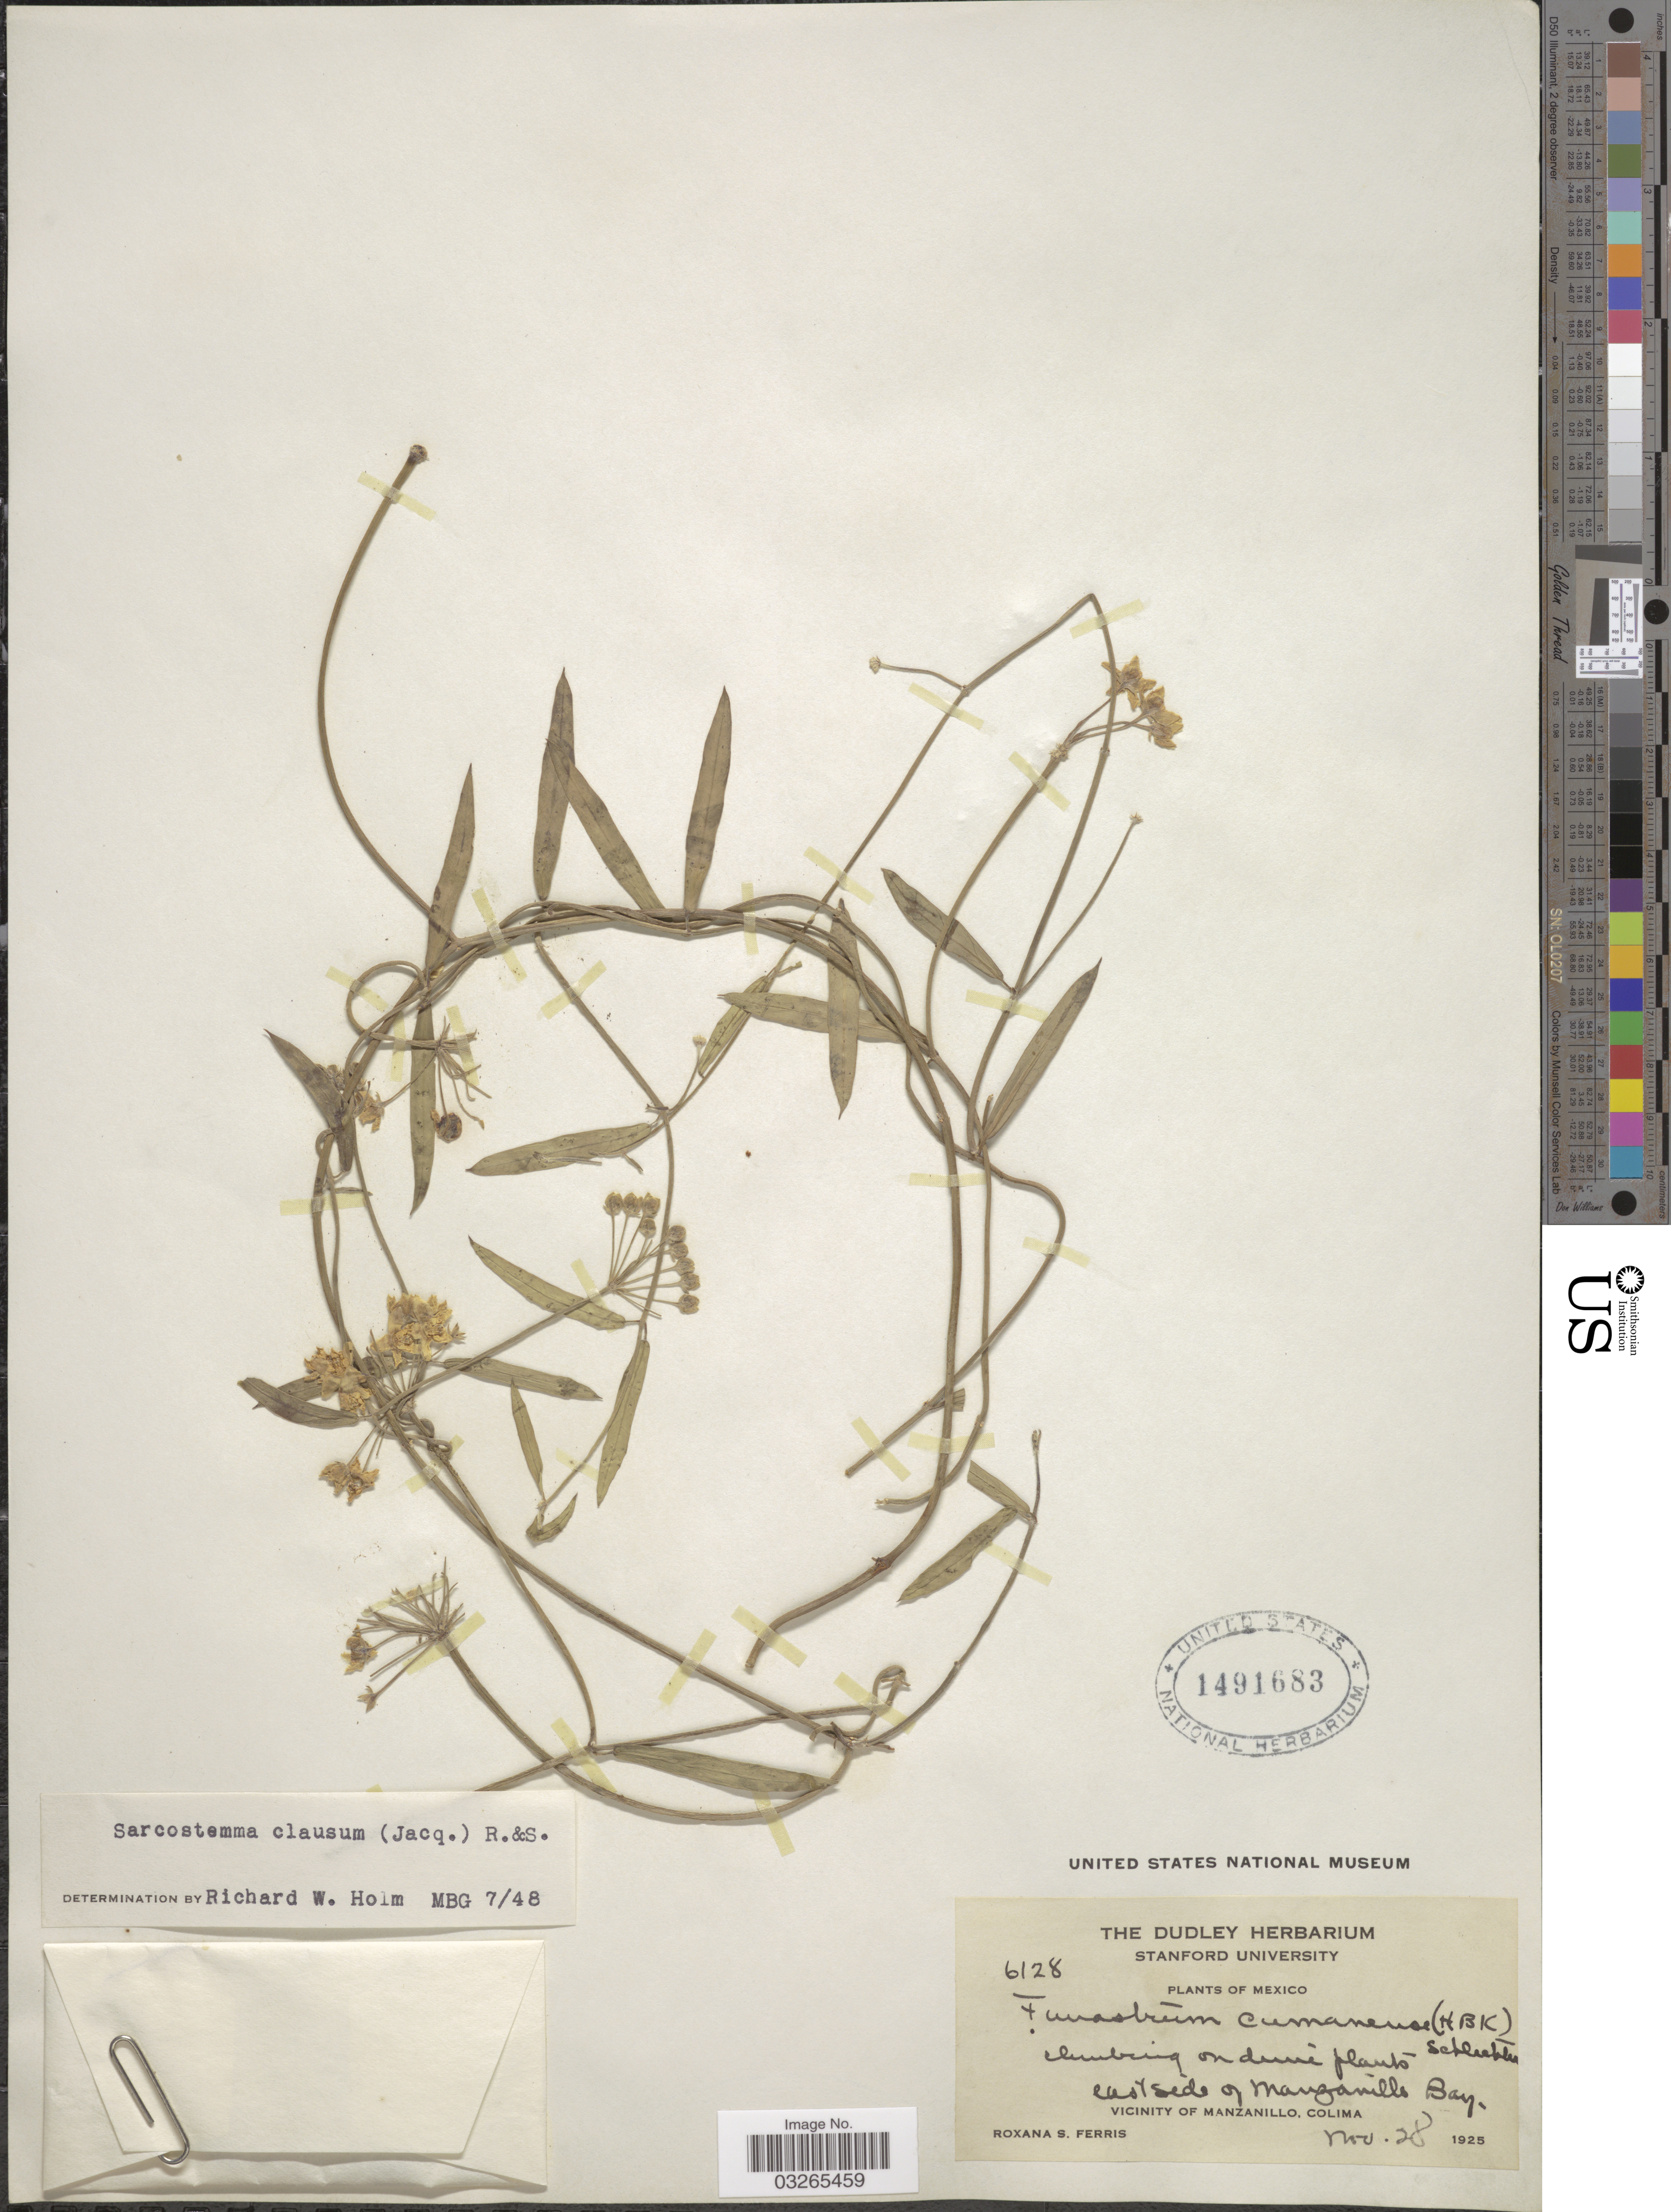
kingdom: Plantae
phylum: Tracheophyta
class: Magnoliopsida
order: Gentianales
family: Apocynaceae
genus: Sarcostemma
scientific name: Sarcostemma clausum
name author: (Jacq.) Schult.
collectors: R. S. Ferris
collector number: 6128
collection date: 1925-11-28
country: Mexico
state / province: Colima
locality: East side of Manzanillo Bay. Vicinity of Manzanillo.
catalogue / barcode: US 1491683